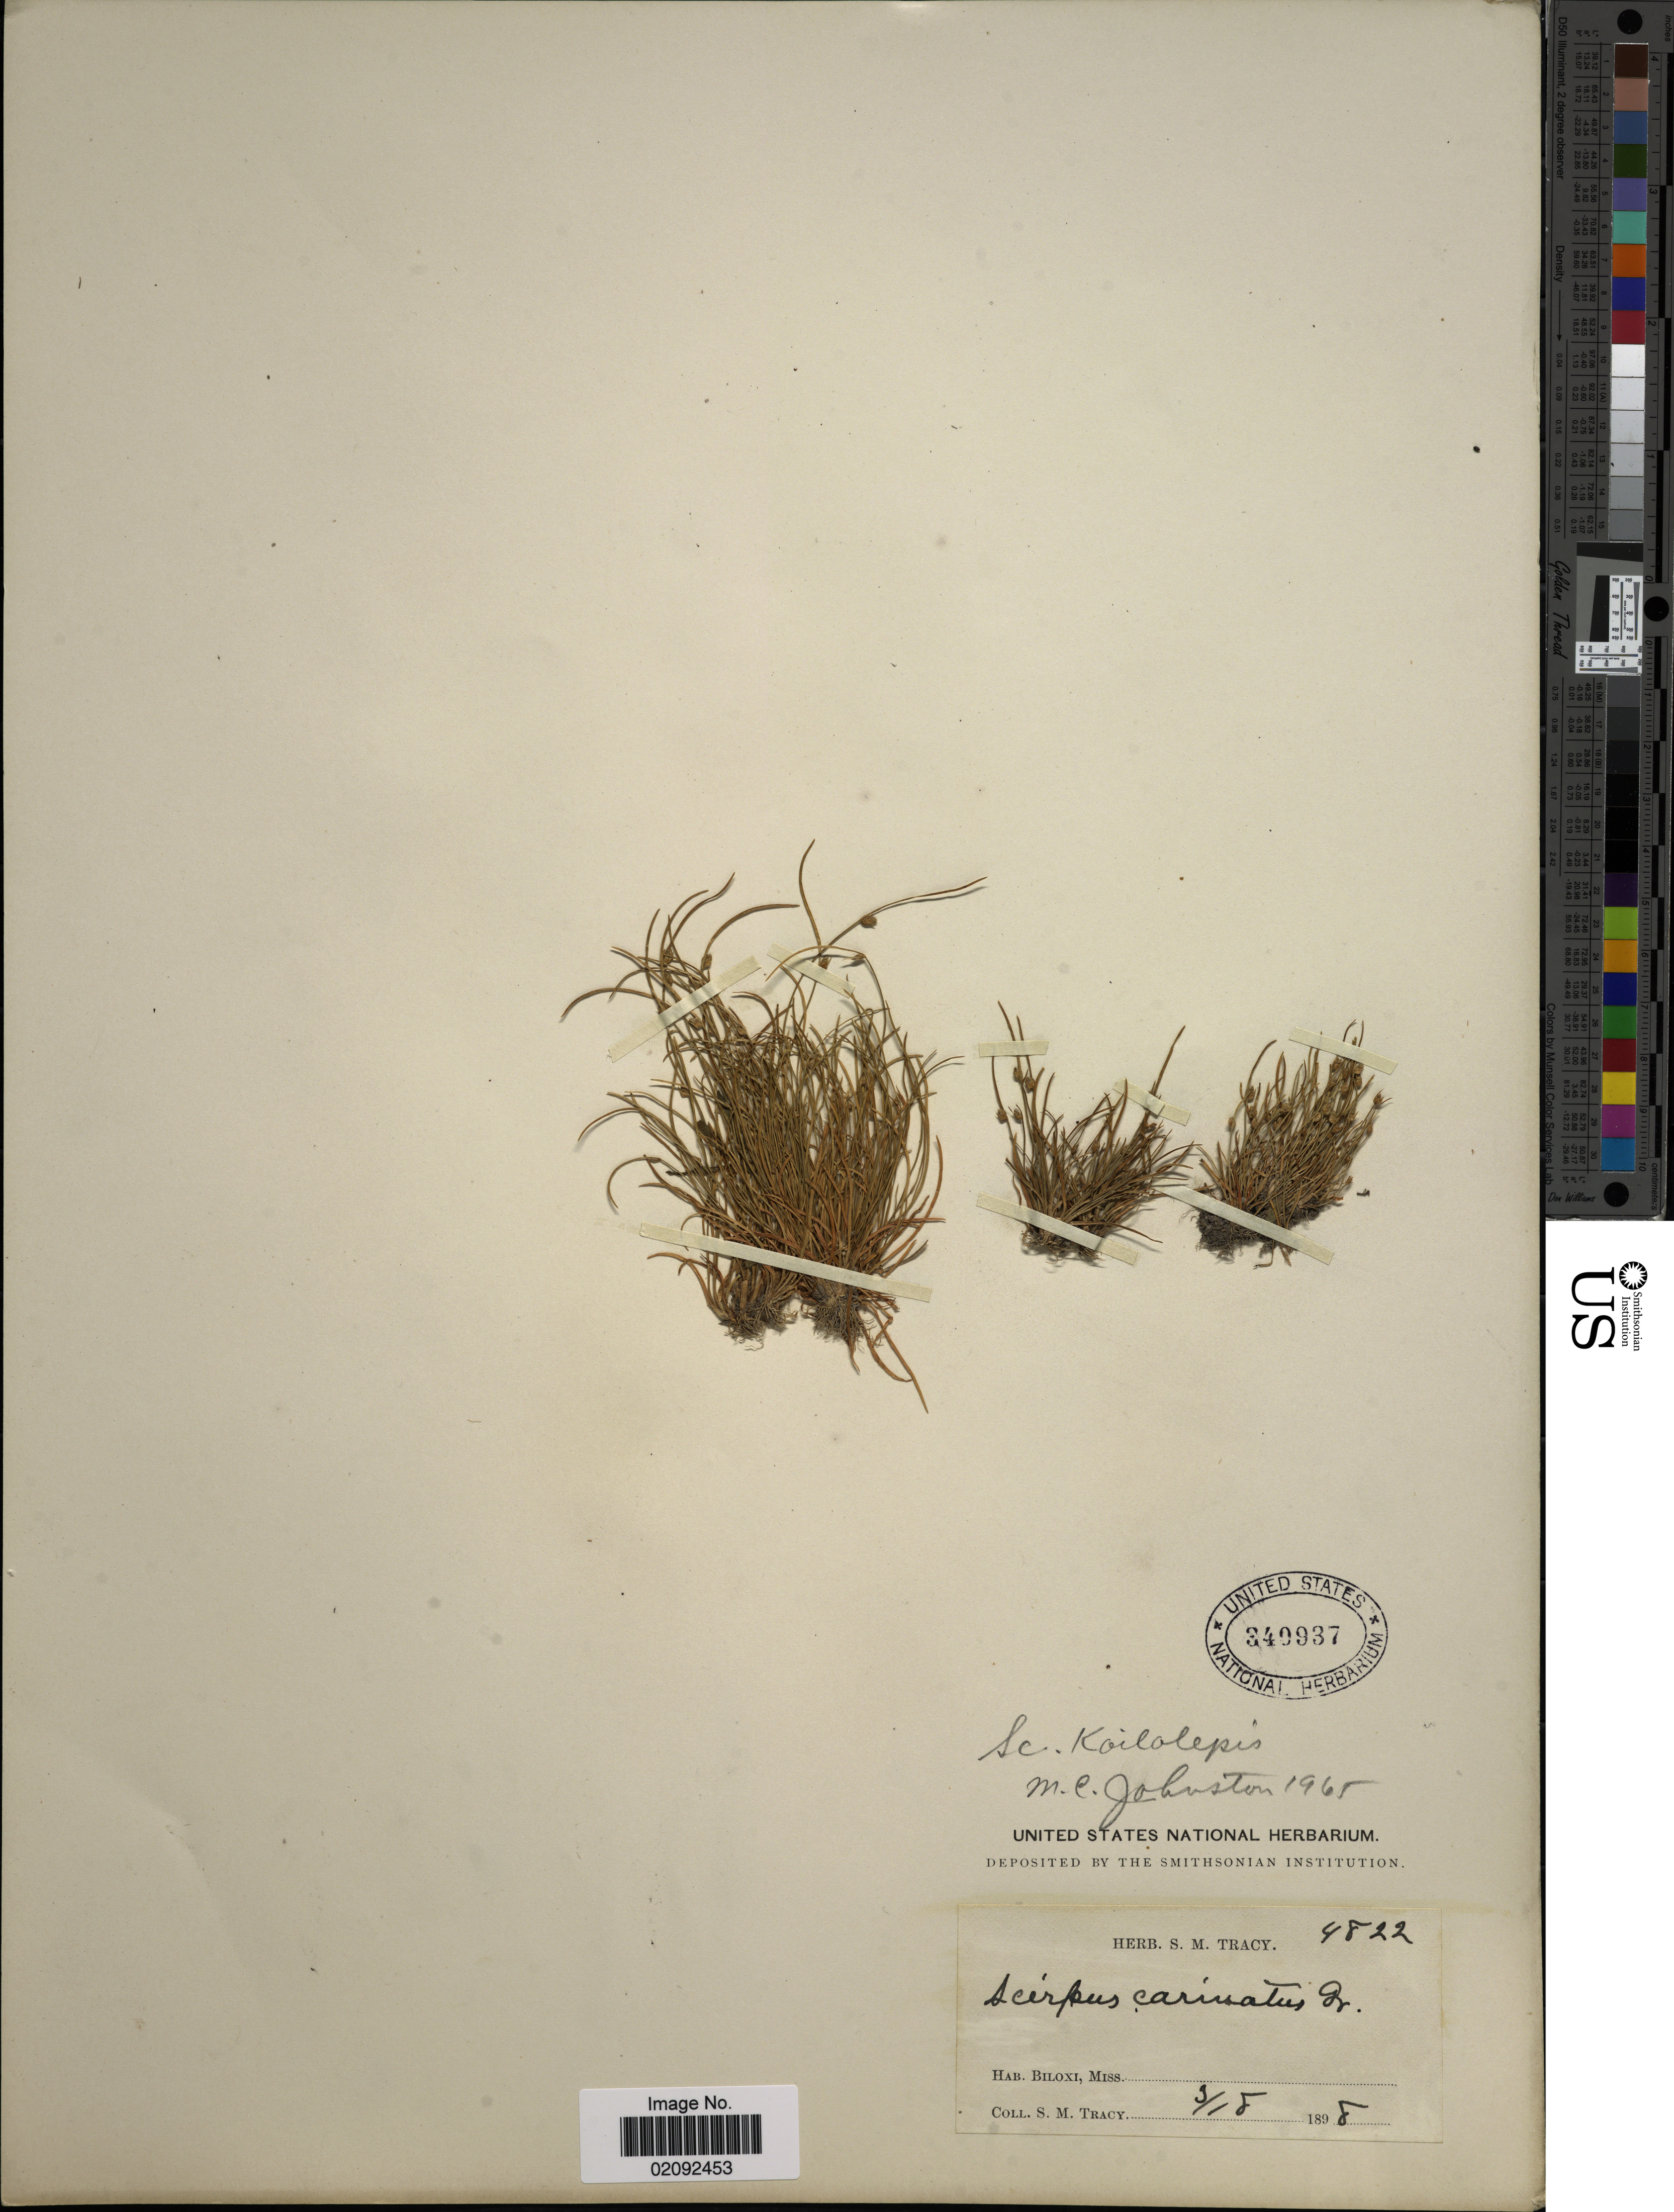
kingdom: Plantae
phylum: Tracheophyta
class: Liliopsida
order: Poales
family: Cyperaceae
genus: Isolepis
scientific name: Isolepis carinata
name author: Hook. & Arn. ex Torr.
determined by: Strong, M. T., (US), Smithsonian Institution - National Museum of Natural History (UNITED STATES)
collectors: S. M. Tracy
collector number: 4822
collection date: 1898-03-18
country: United States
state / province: Mississippi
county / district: Harrison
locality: Biloxi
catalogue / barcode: US 340937